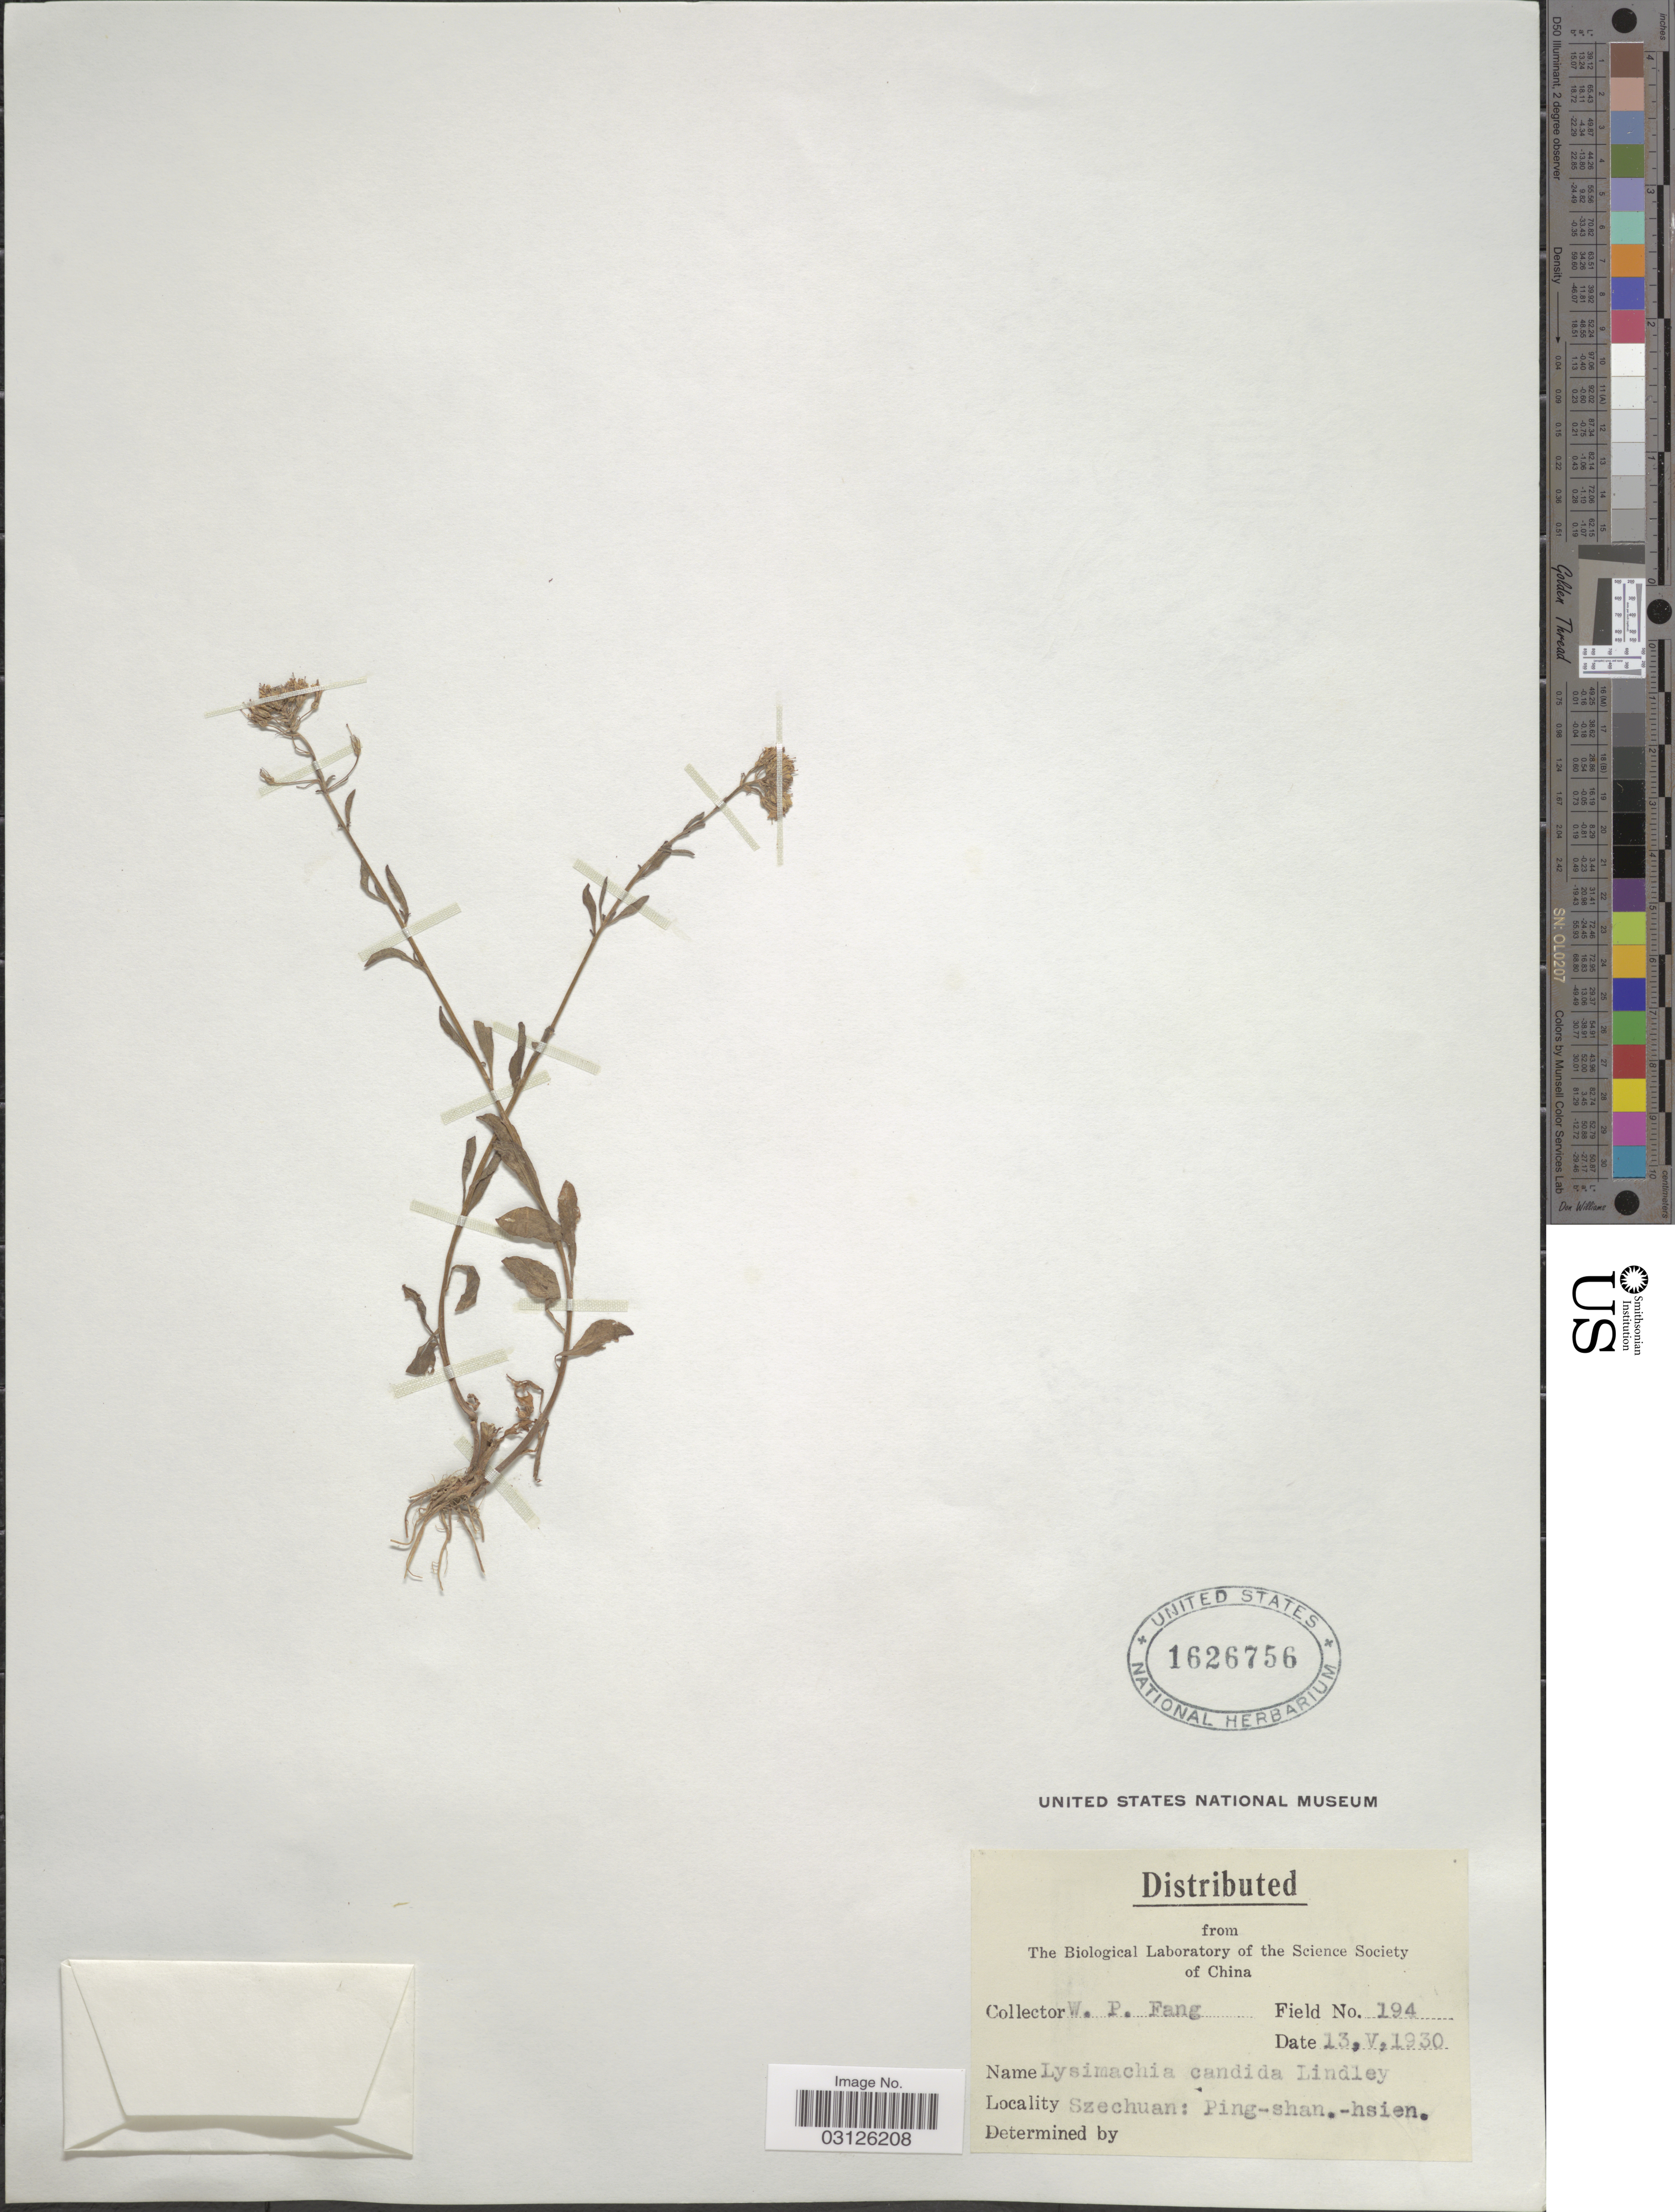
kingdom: Plantae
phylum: Tracheophyta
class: Magnoliopsida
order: Ericales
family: Primulaceae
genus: Lysimachia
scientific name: Lysimachia candida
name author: Lindl.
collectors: W. P. Fang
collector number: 194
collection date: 1930-05-13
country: China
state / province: Sichuan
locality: Szechuan: Ping-shan.-hsien.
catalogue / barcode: US 1626756